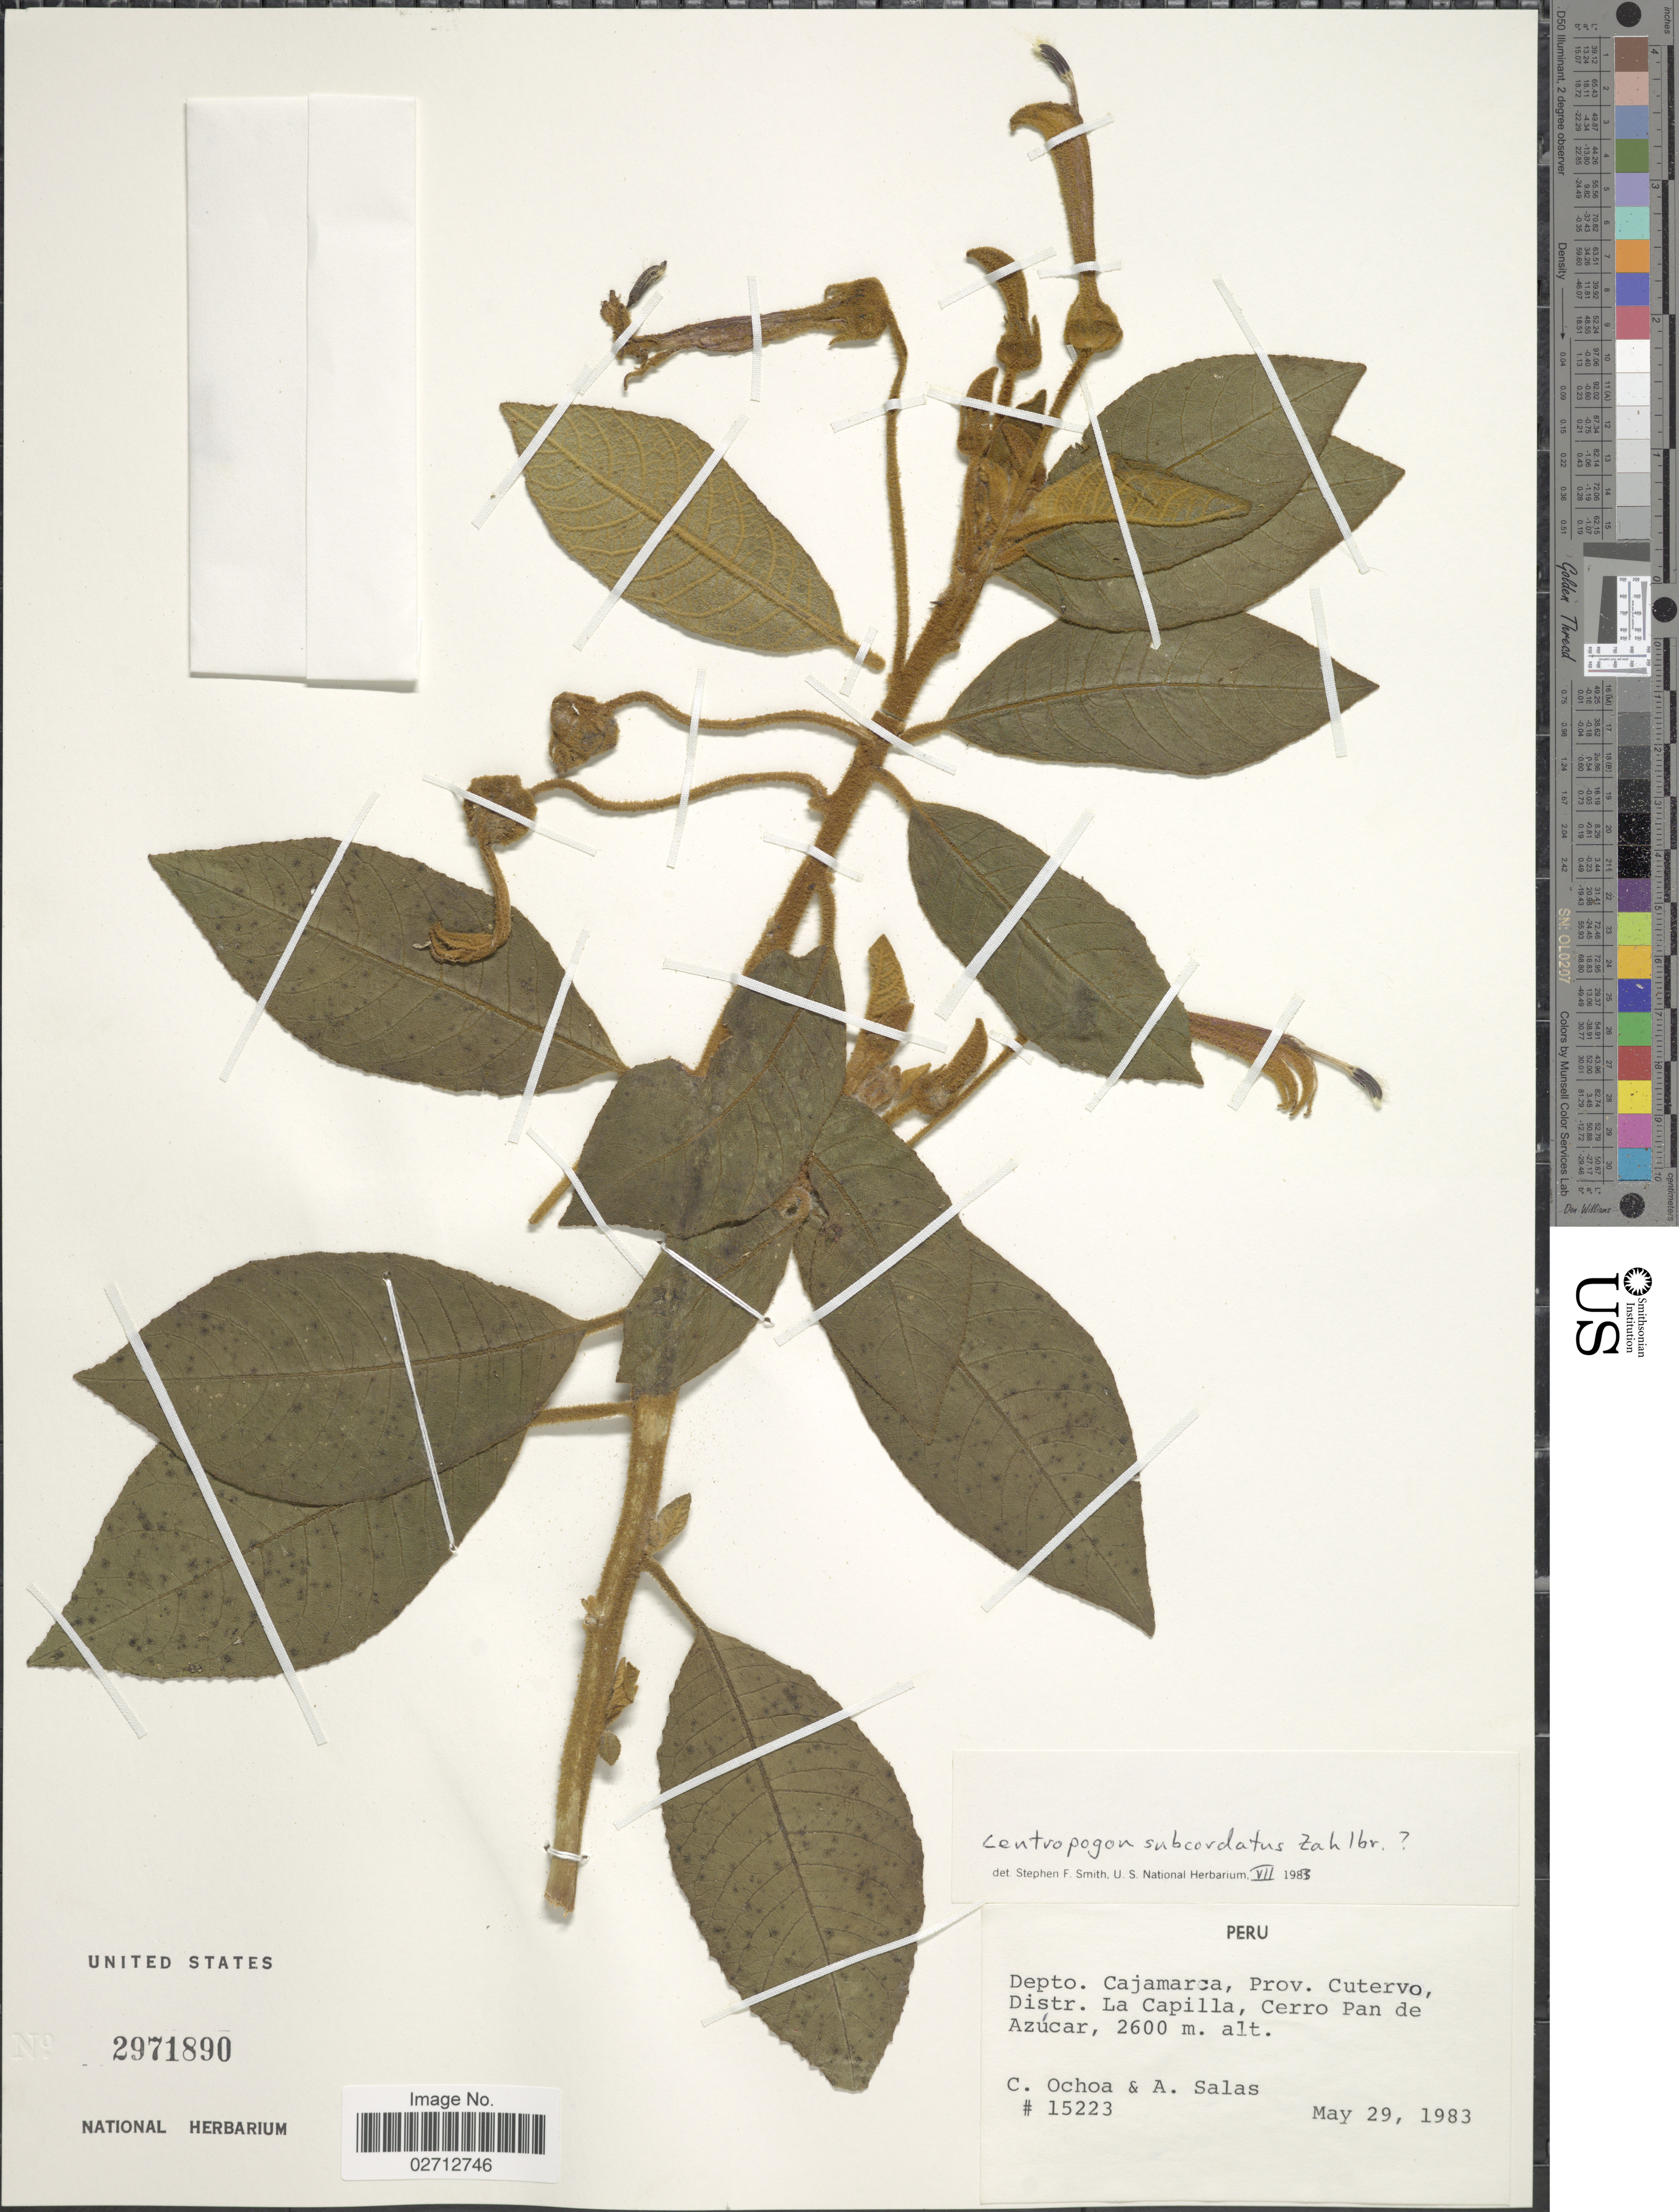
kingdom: Plantae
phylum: Tracheophyta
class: Magnoliopsida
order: Asterales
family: Campanulaceae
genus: Centropogon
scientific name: Centropogon subcordatus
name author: Zahlbr.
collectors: C. Ochoa & A. Salas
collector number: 15223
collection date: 1983-05-29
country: Peru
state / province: Cajamarca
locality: Prov. Cutervo, Distr. La Capilla, Cerro Pan de Azucar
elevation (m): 2600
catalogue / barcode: US 2971890